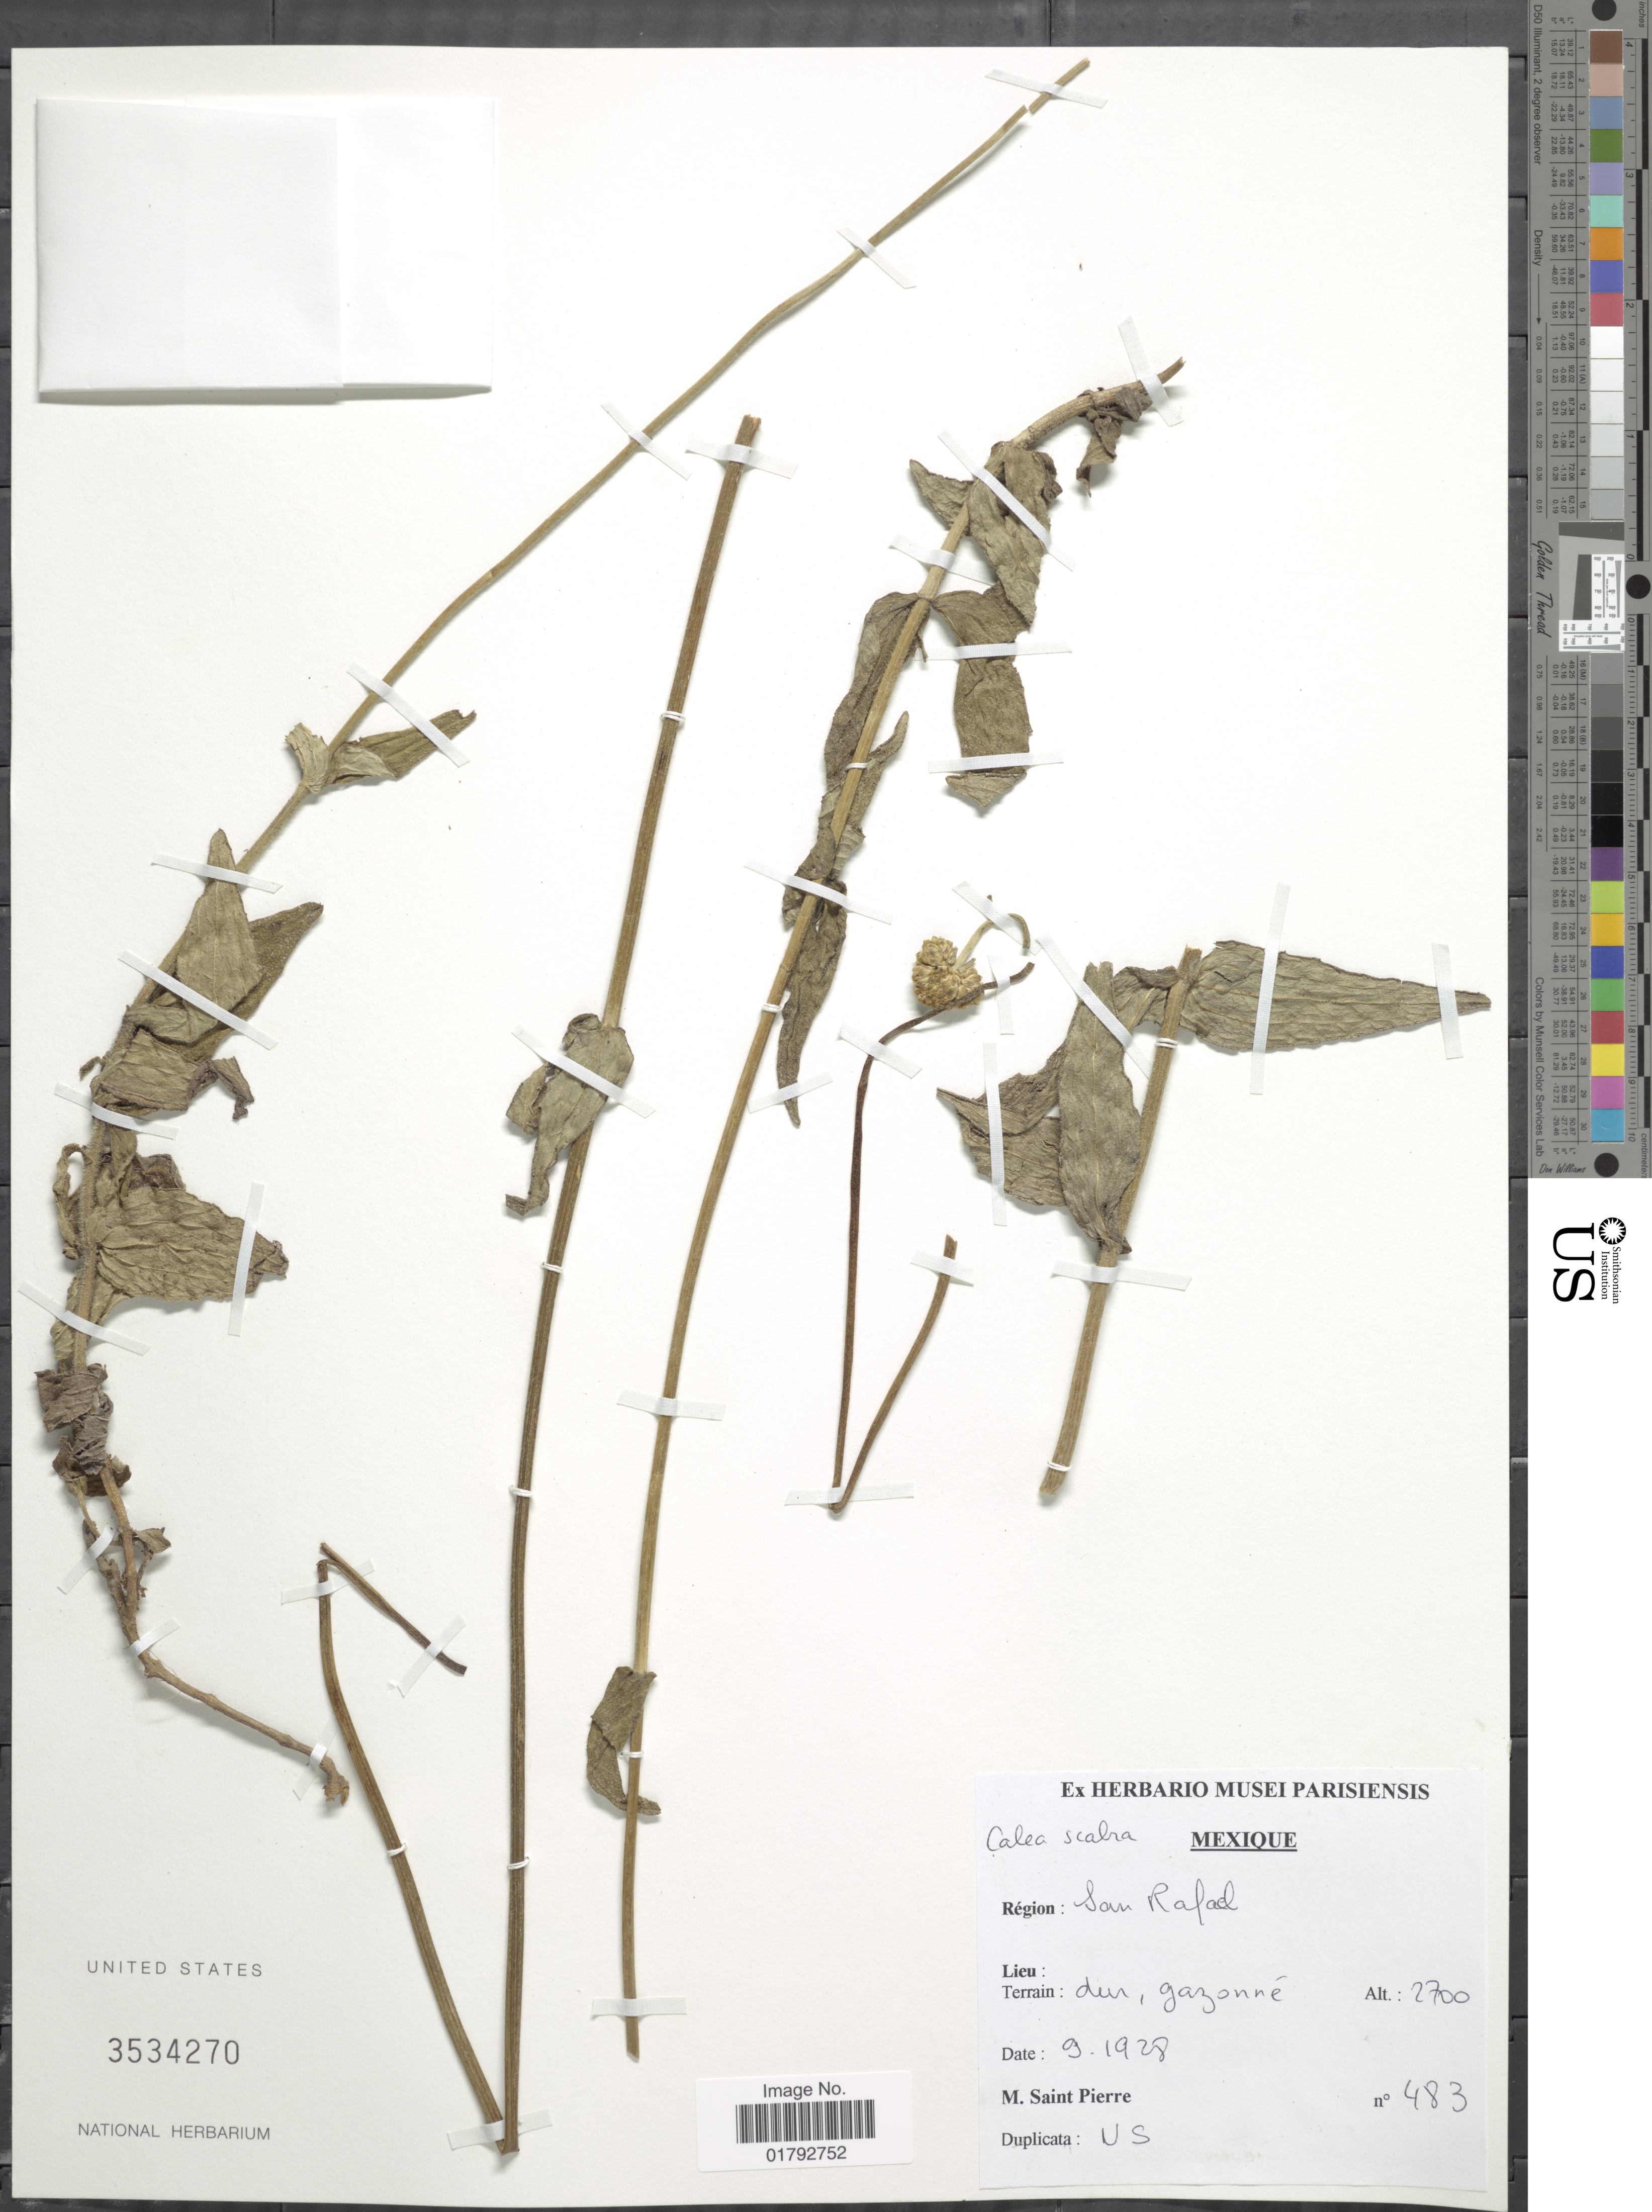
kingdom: Plantae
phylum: Tracheophyta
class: Magnoliopsida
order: Asterales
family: Asteraceae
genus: Alloispermum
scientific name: Alloispermum scabrum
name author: (Lag.) H. Rob.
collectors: M. Saint-Pierre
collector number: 483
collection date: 1928-09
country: Mexico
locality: Region: San Rafael, dur, gazonne.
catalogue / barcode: US 3534270